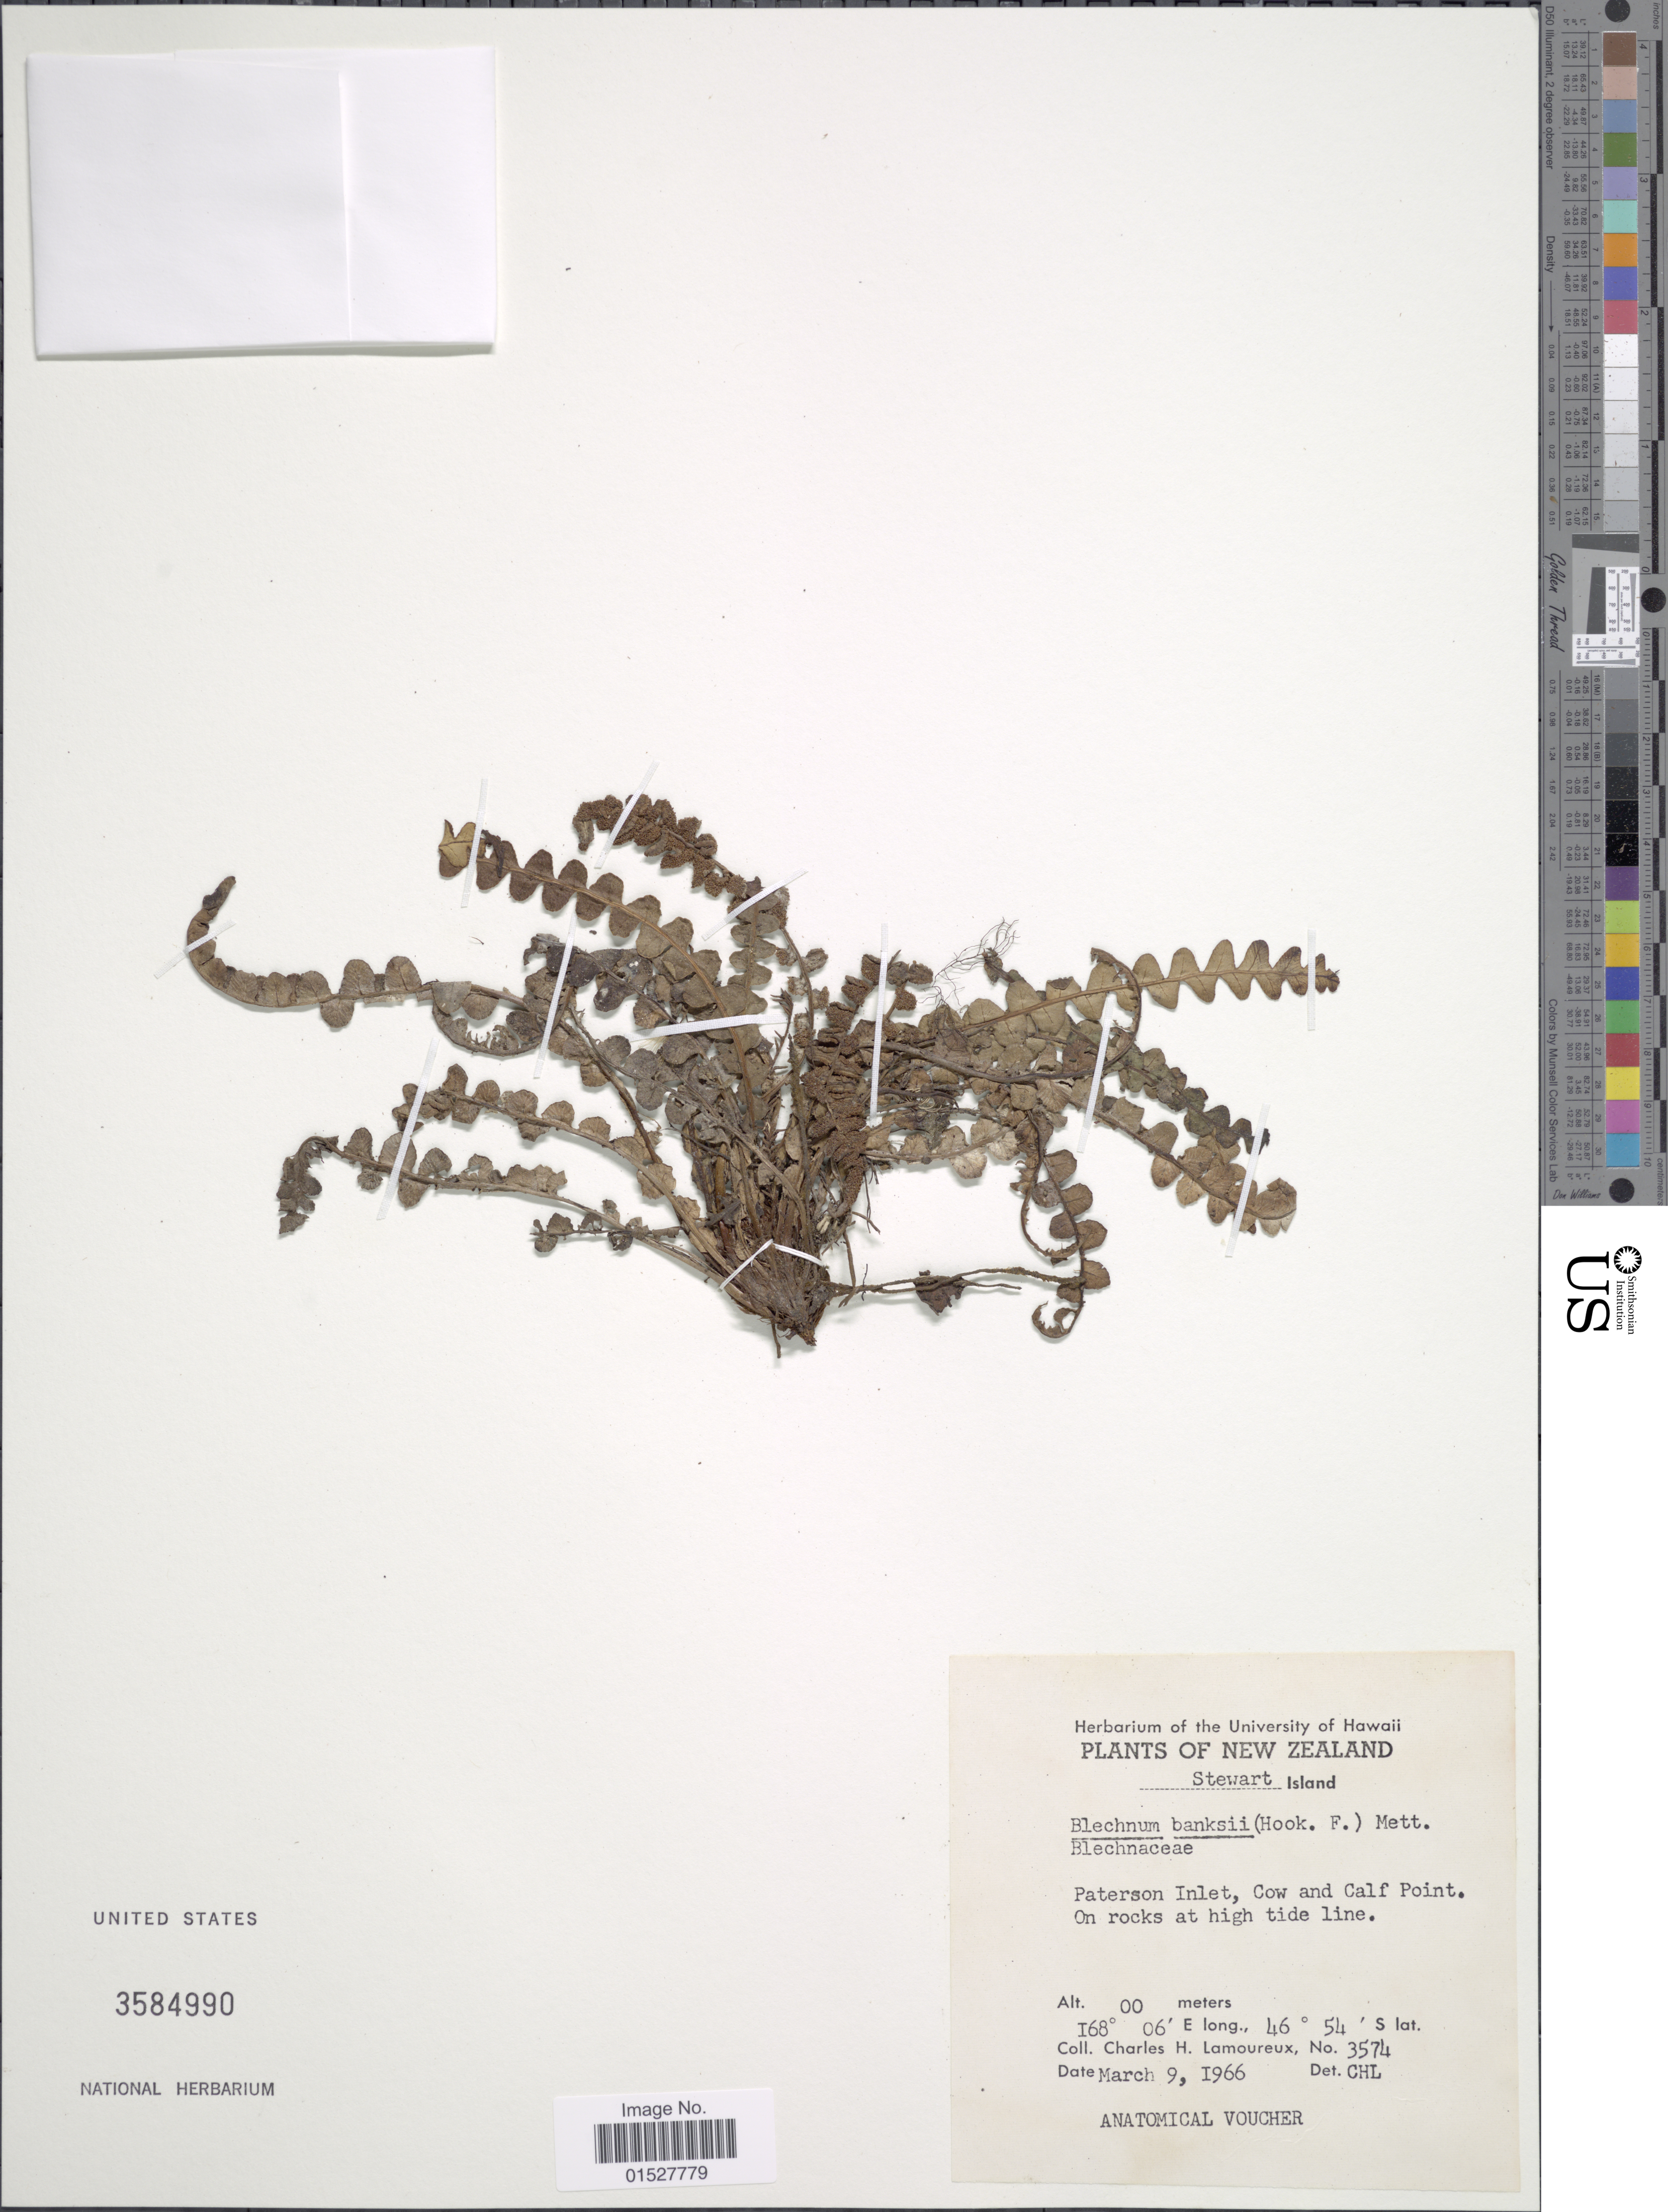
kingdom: Plantae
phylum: Tracheophyta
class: Polypodiopsida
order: Polypodiales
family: Blechnaceae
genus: Blechnum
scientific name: Blechnum blechnoides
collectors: C. Lamourex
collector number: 3574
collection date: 1966-03-09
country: New Zealand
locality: Stewart Island, Peterson Inlet, Cow and Calf Point, on rocks at high tide line.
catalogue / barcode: US 3584990